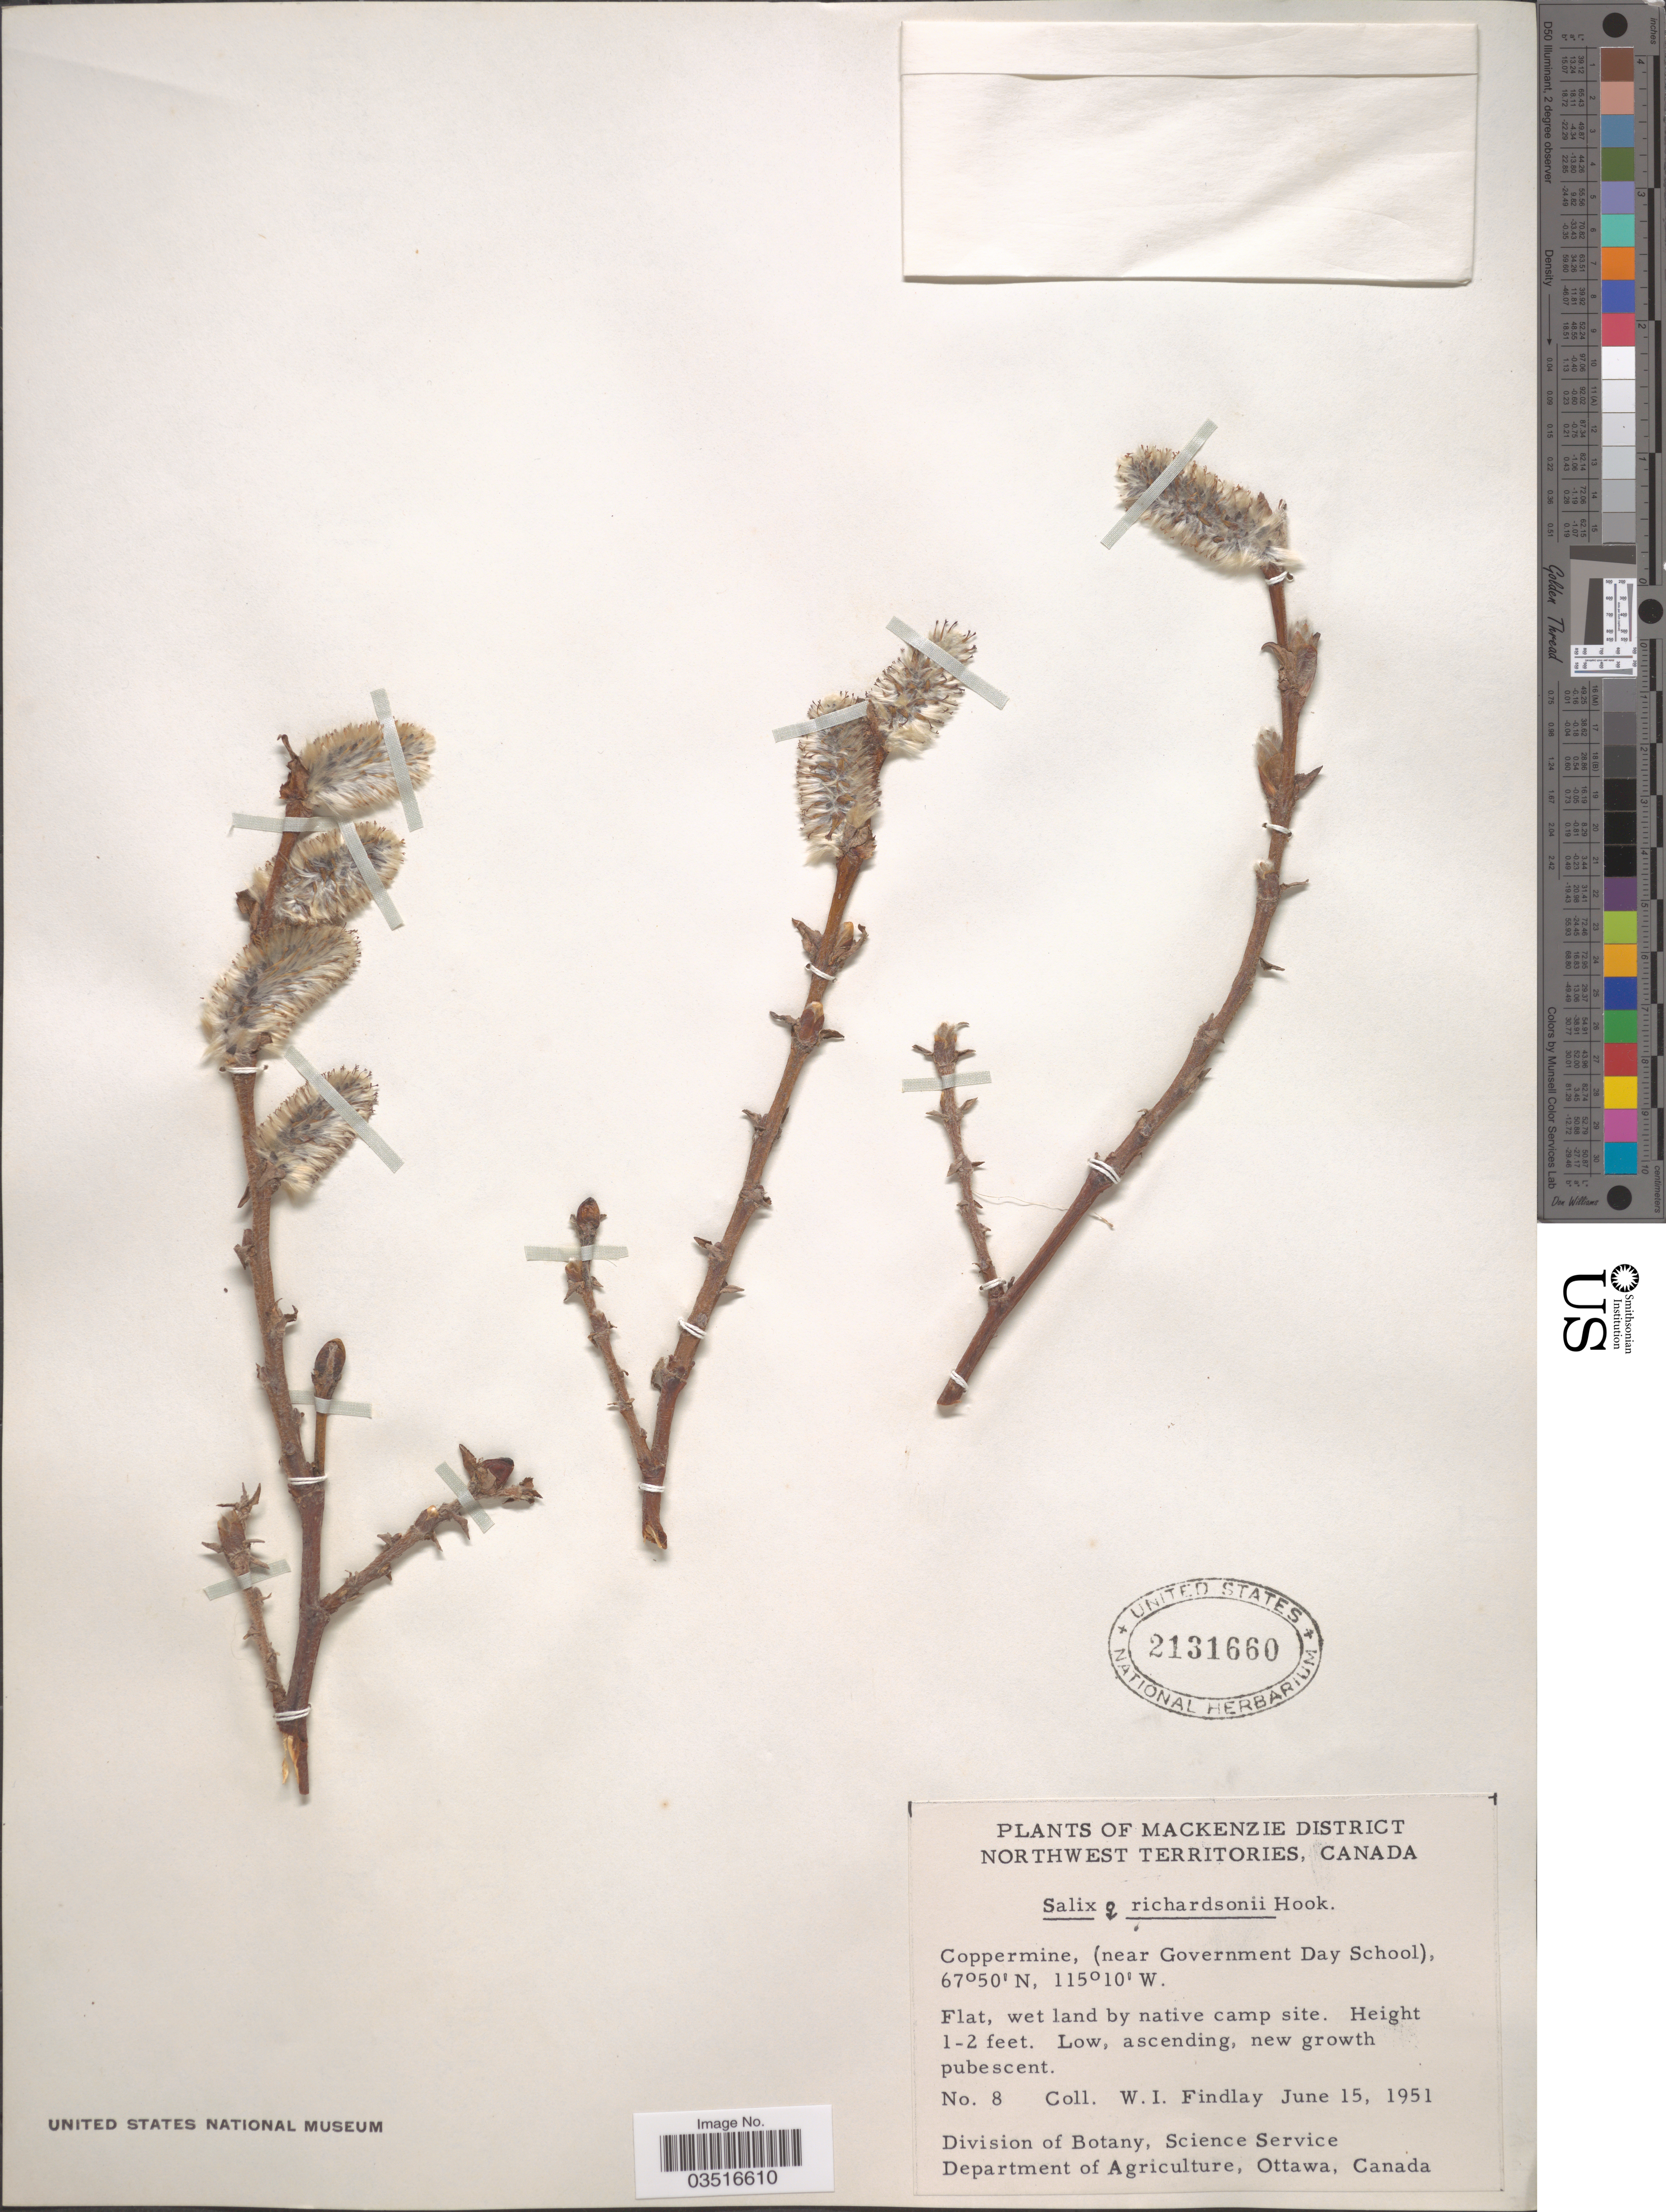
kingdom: Plantae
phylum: Tracheophyta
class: Magnoliopsida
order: Malpighiales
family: Salicaceae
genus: Salix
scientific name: Salix richardsonii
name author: Hook.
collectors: W. Findlay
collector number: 8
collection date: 1951-06-15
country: Canada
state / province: Northwest Territories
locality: Mackenzie District. Coppermine, (near Government Day School).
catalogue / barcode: US 2131660